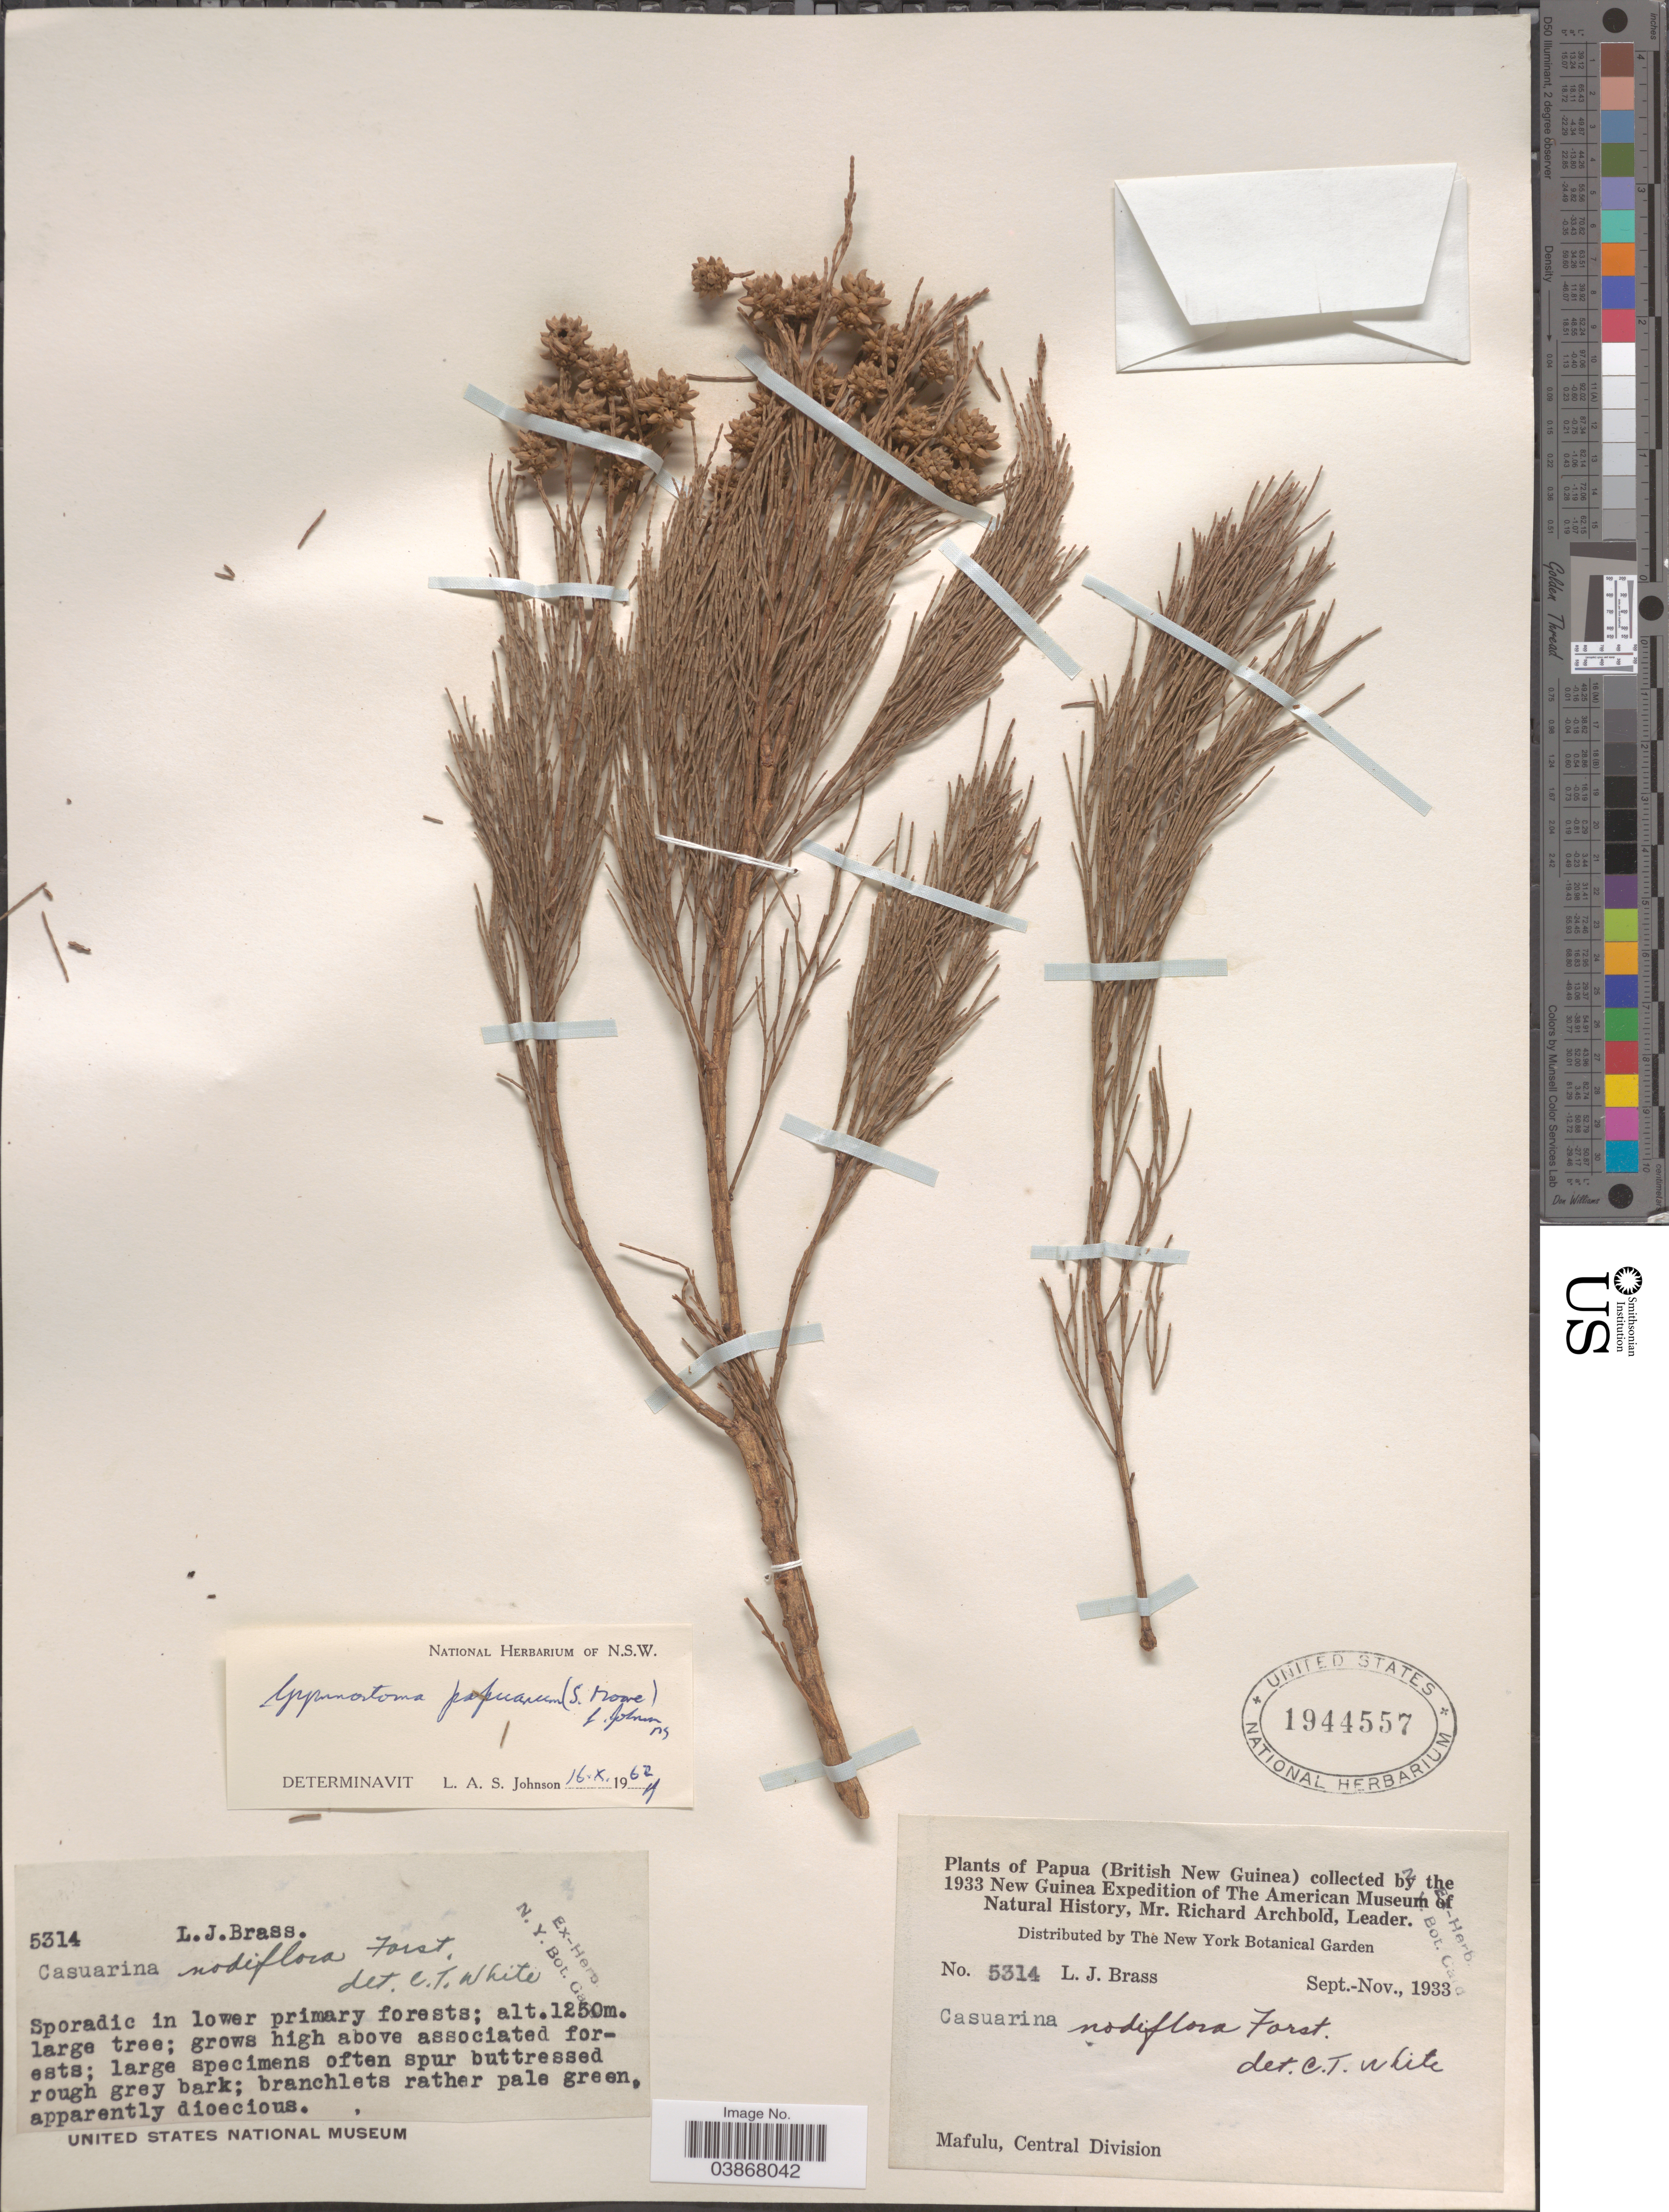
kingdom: Plantae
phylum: Tracheophyta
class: Magnoliopsida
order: Fagales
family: Casuarinaceae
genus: Gymnostoma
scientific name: Gymnostoma papuanum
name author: (S. Moore) L.A.S. Johnson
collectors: L. J. Brass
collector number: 5314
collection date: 1933-09/1933-11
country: Papua New Guinea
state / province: Central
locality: Papua (British New Guinea). Mafulu, Central Division.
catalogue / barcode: US 1944557